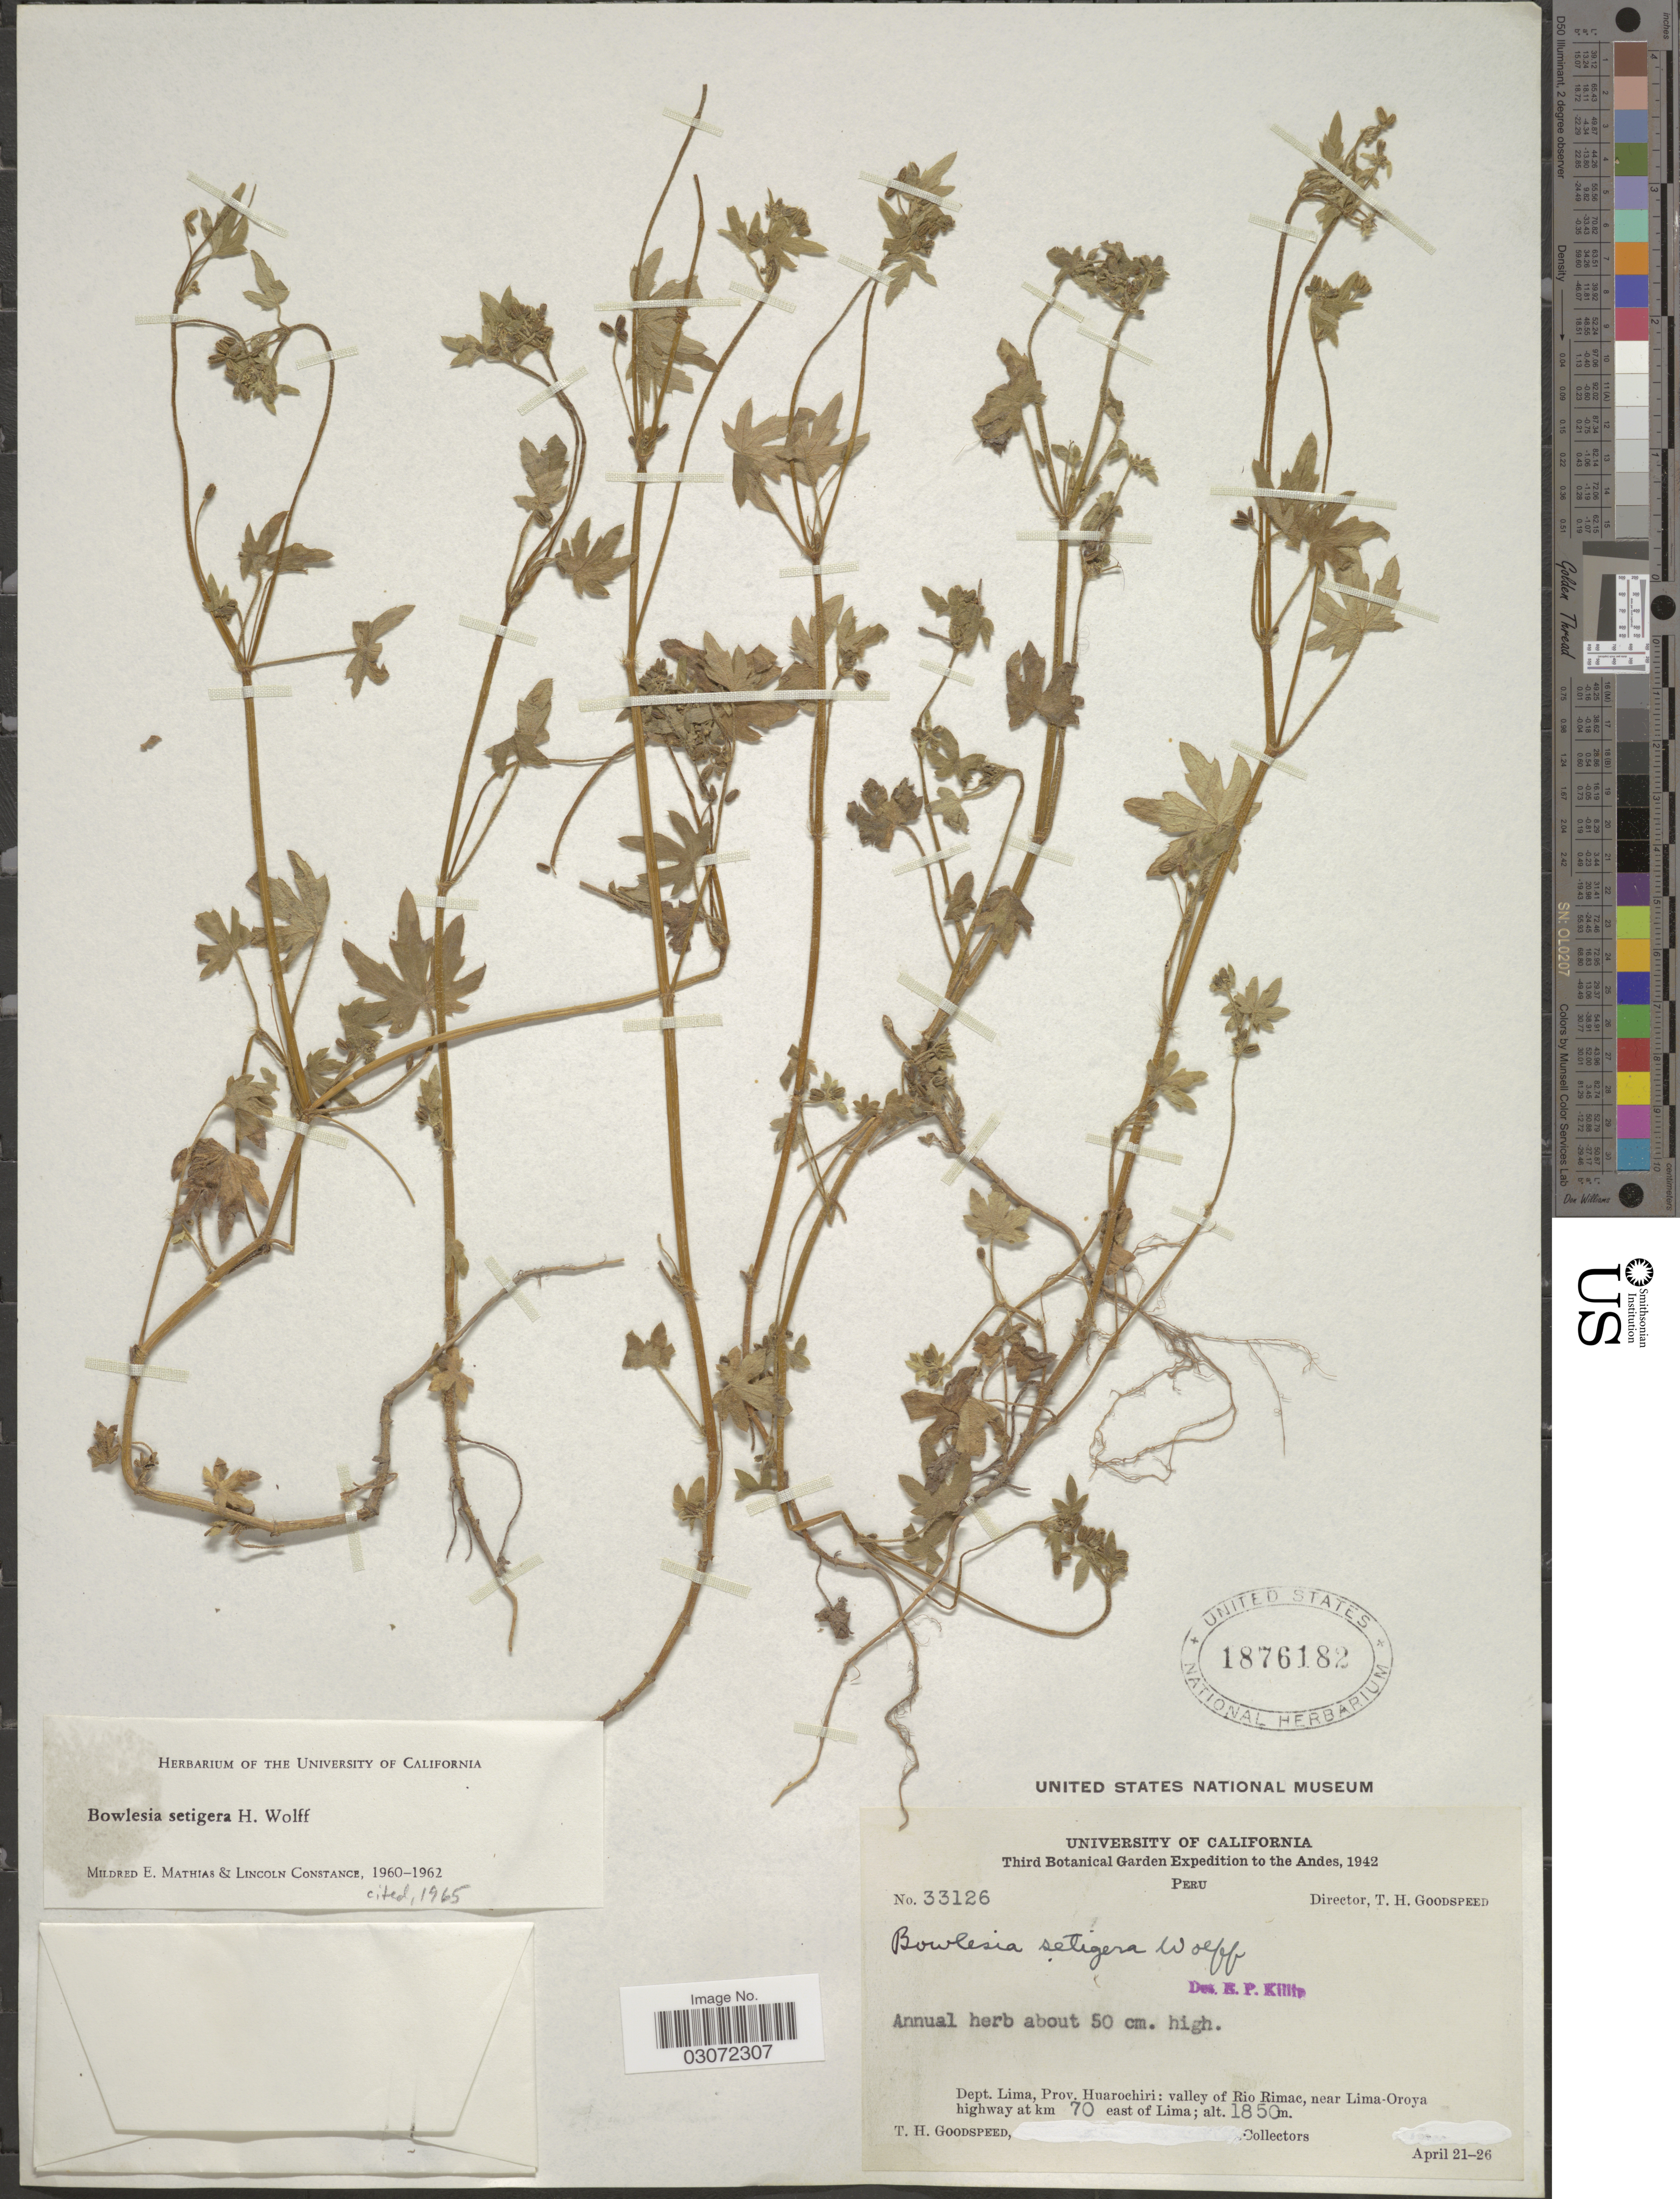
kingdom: Plantae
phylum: Tracheophyta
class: Magnoliopsida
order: Apiales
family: Apiaceae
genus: Bowlesia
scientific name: Bowlesia setigera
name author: H. Wolff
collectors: T. Goodspeed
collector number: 33126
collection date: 1942-04-21/1942-04-26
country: Peru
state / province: Lima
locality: Andes. Dept. Lima, Prov. Huarochiri: valley of Rio Rimac, near Lima-Oroya highway at km 70 east of Lima.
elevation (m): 1850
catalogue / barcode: US 1876182